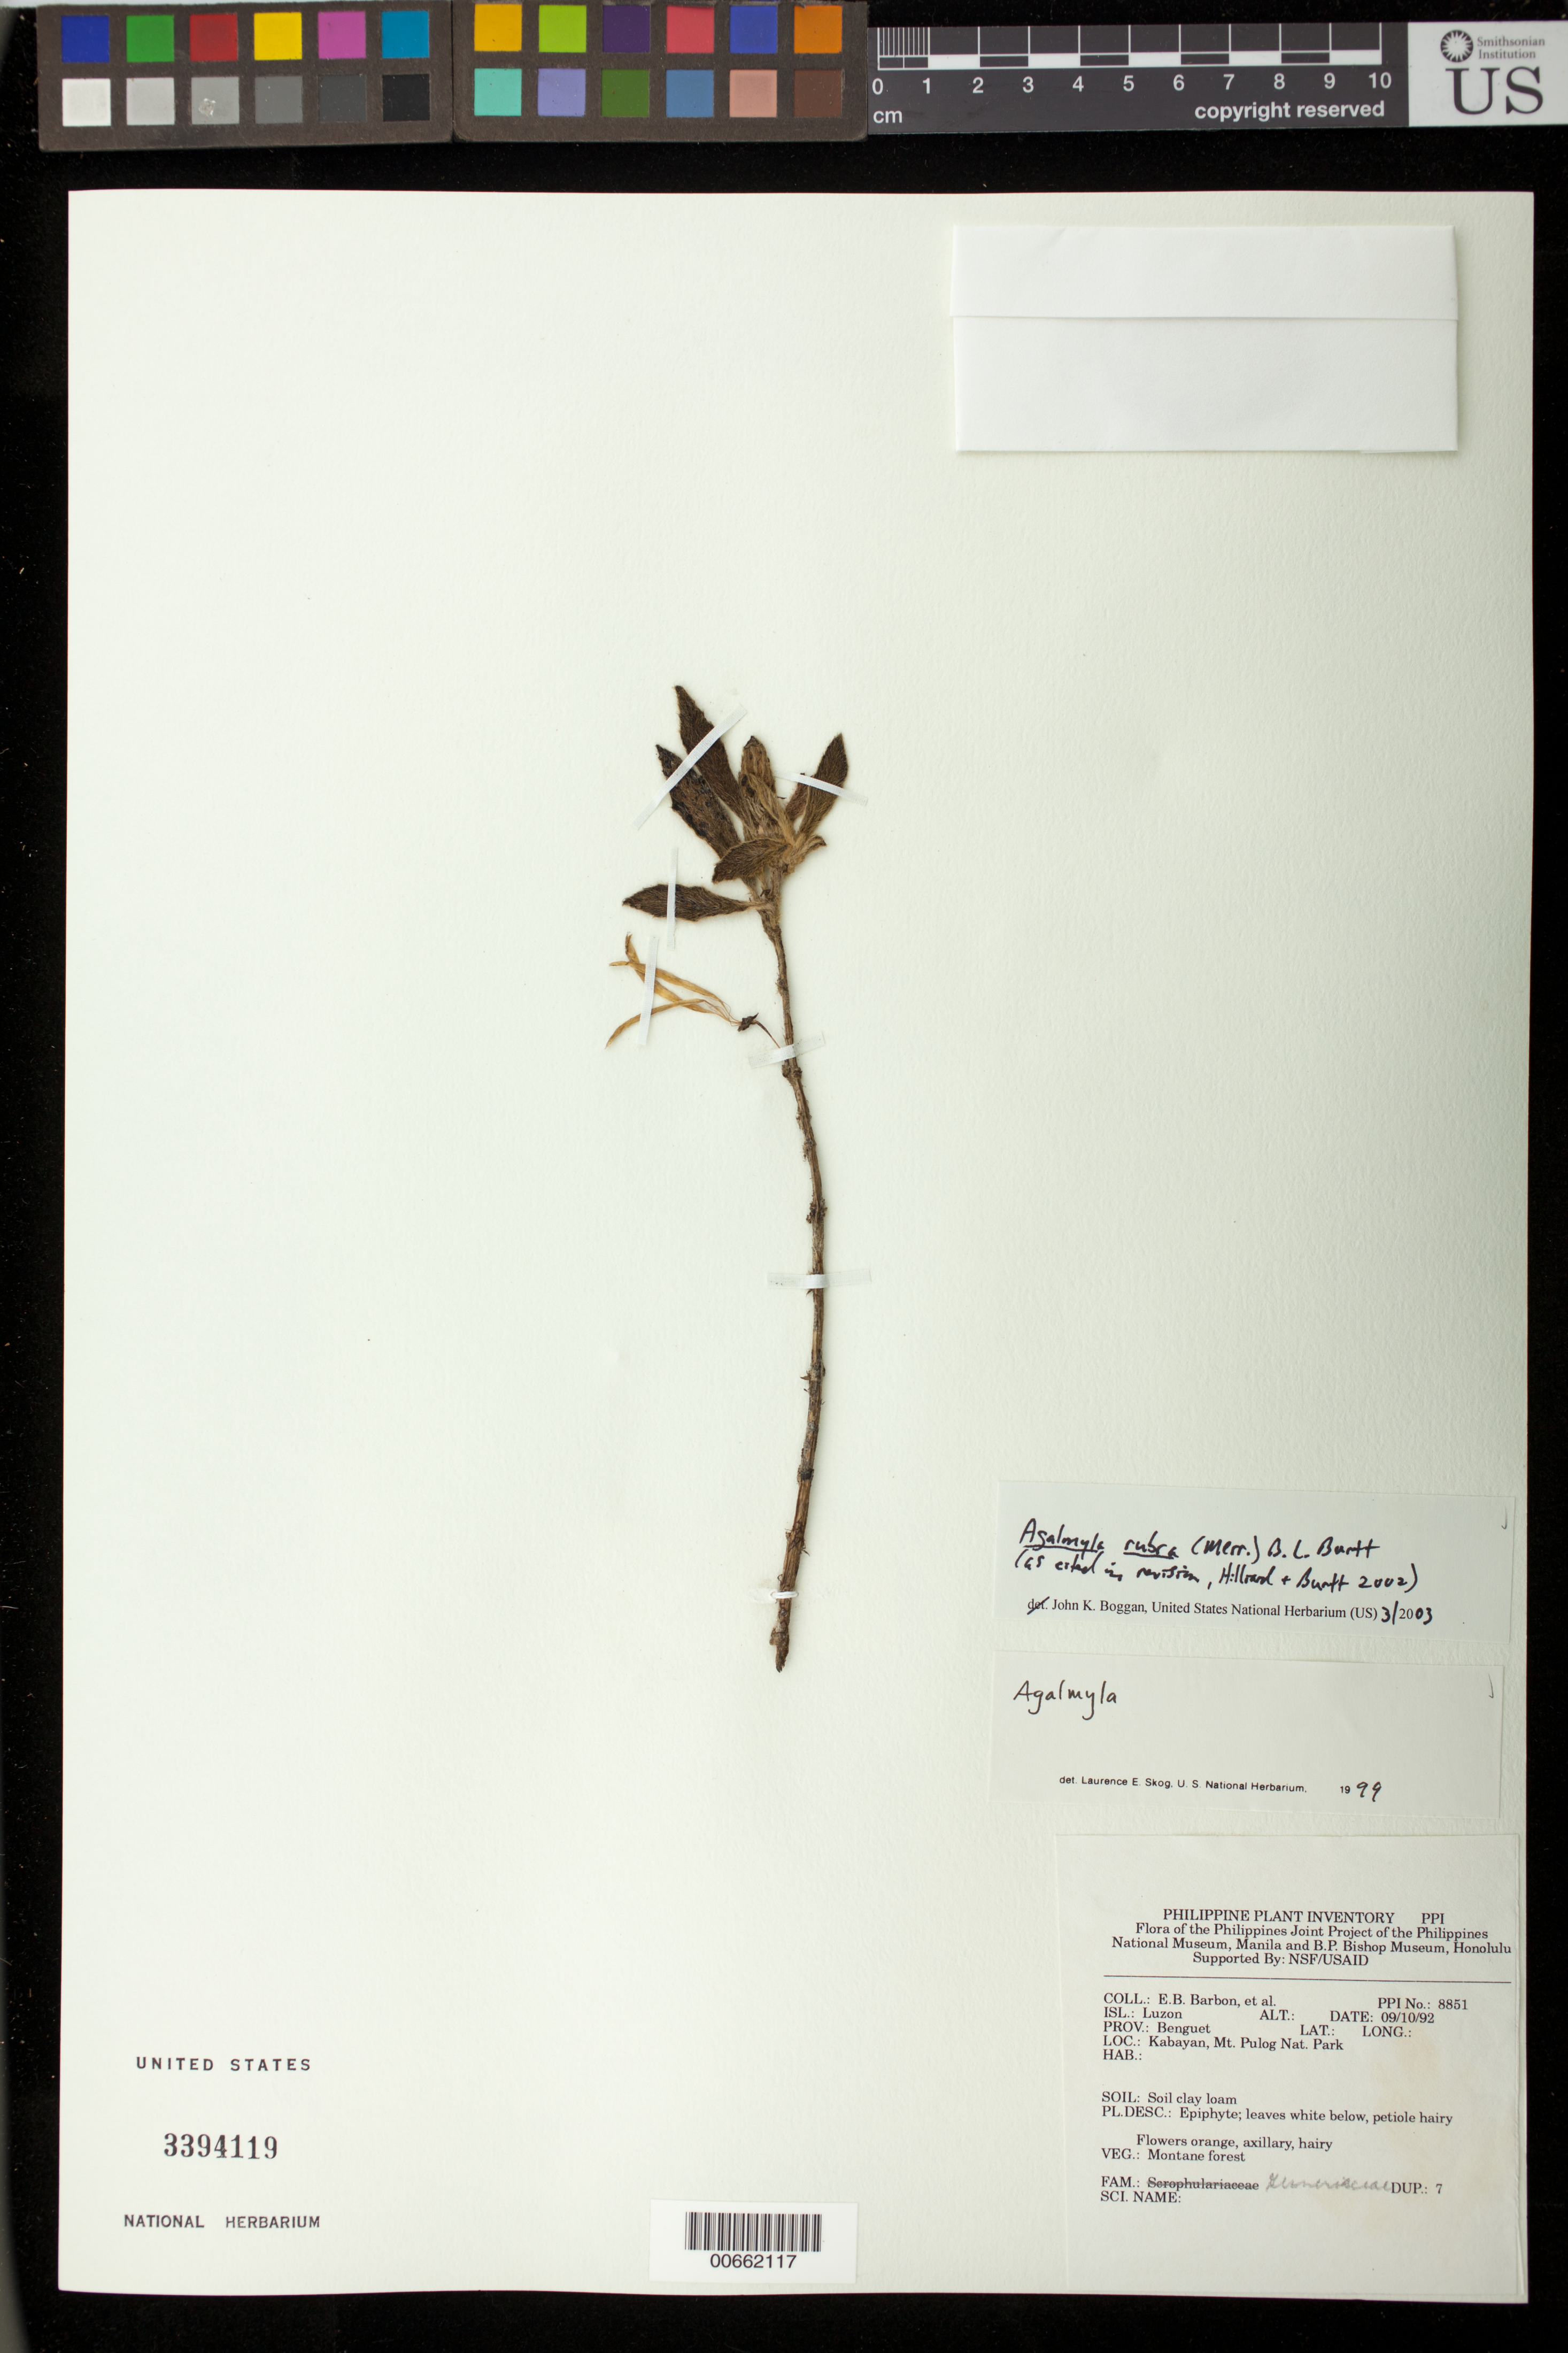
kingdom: Plantae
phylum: Tracheophyta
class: Magnoliopsida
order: Lamiales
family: Gesneriaceae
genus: Agalmyla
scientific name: Agalmyla rubra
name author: (Merr.) B.L. Burtt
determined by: Hilliard, O. M.; Burtt, B. L.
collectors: E. Barbon & et al.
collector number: PPI No. 8851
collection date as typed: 09 Oct 1992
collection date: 1992-10-09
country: Philippines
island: Luzon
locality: Prov. Benguet; Kabayan, Mt. Pulog Nat. Park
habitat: Montane forest; soil clay loam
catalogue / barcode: US 3394119